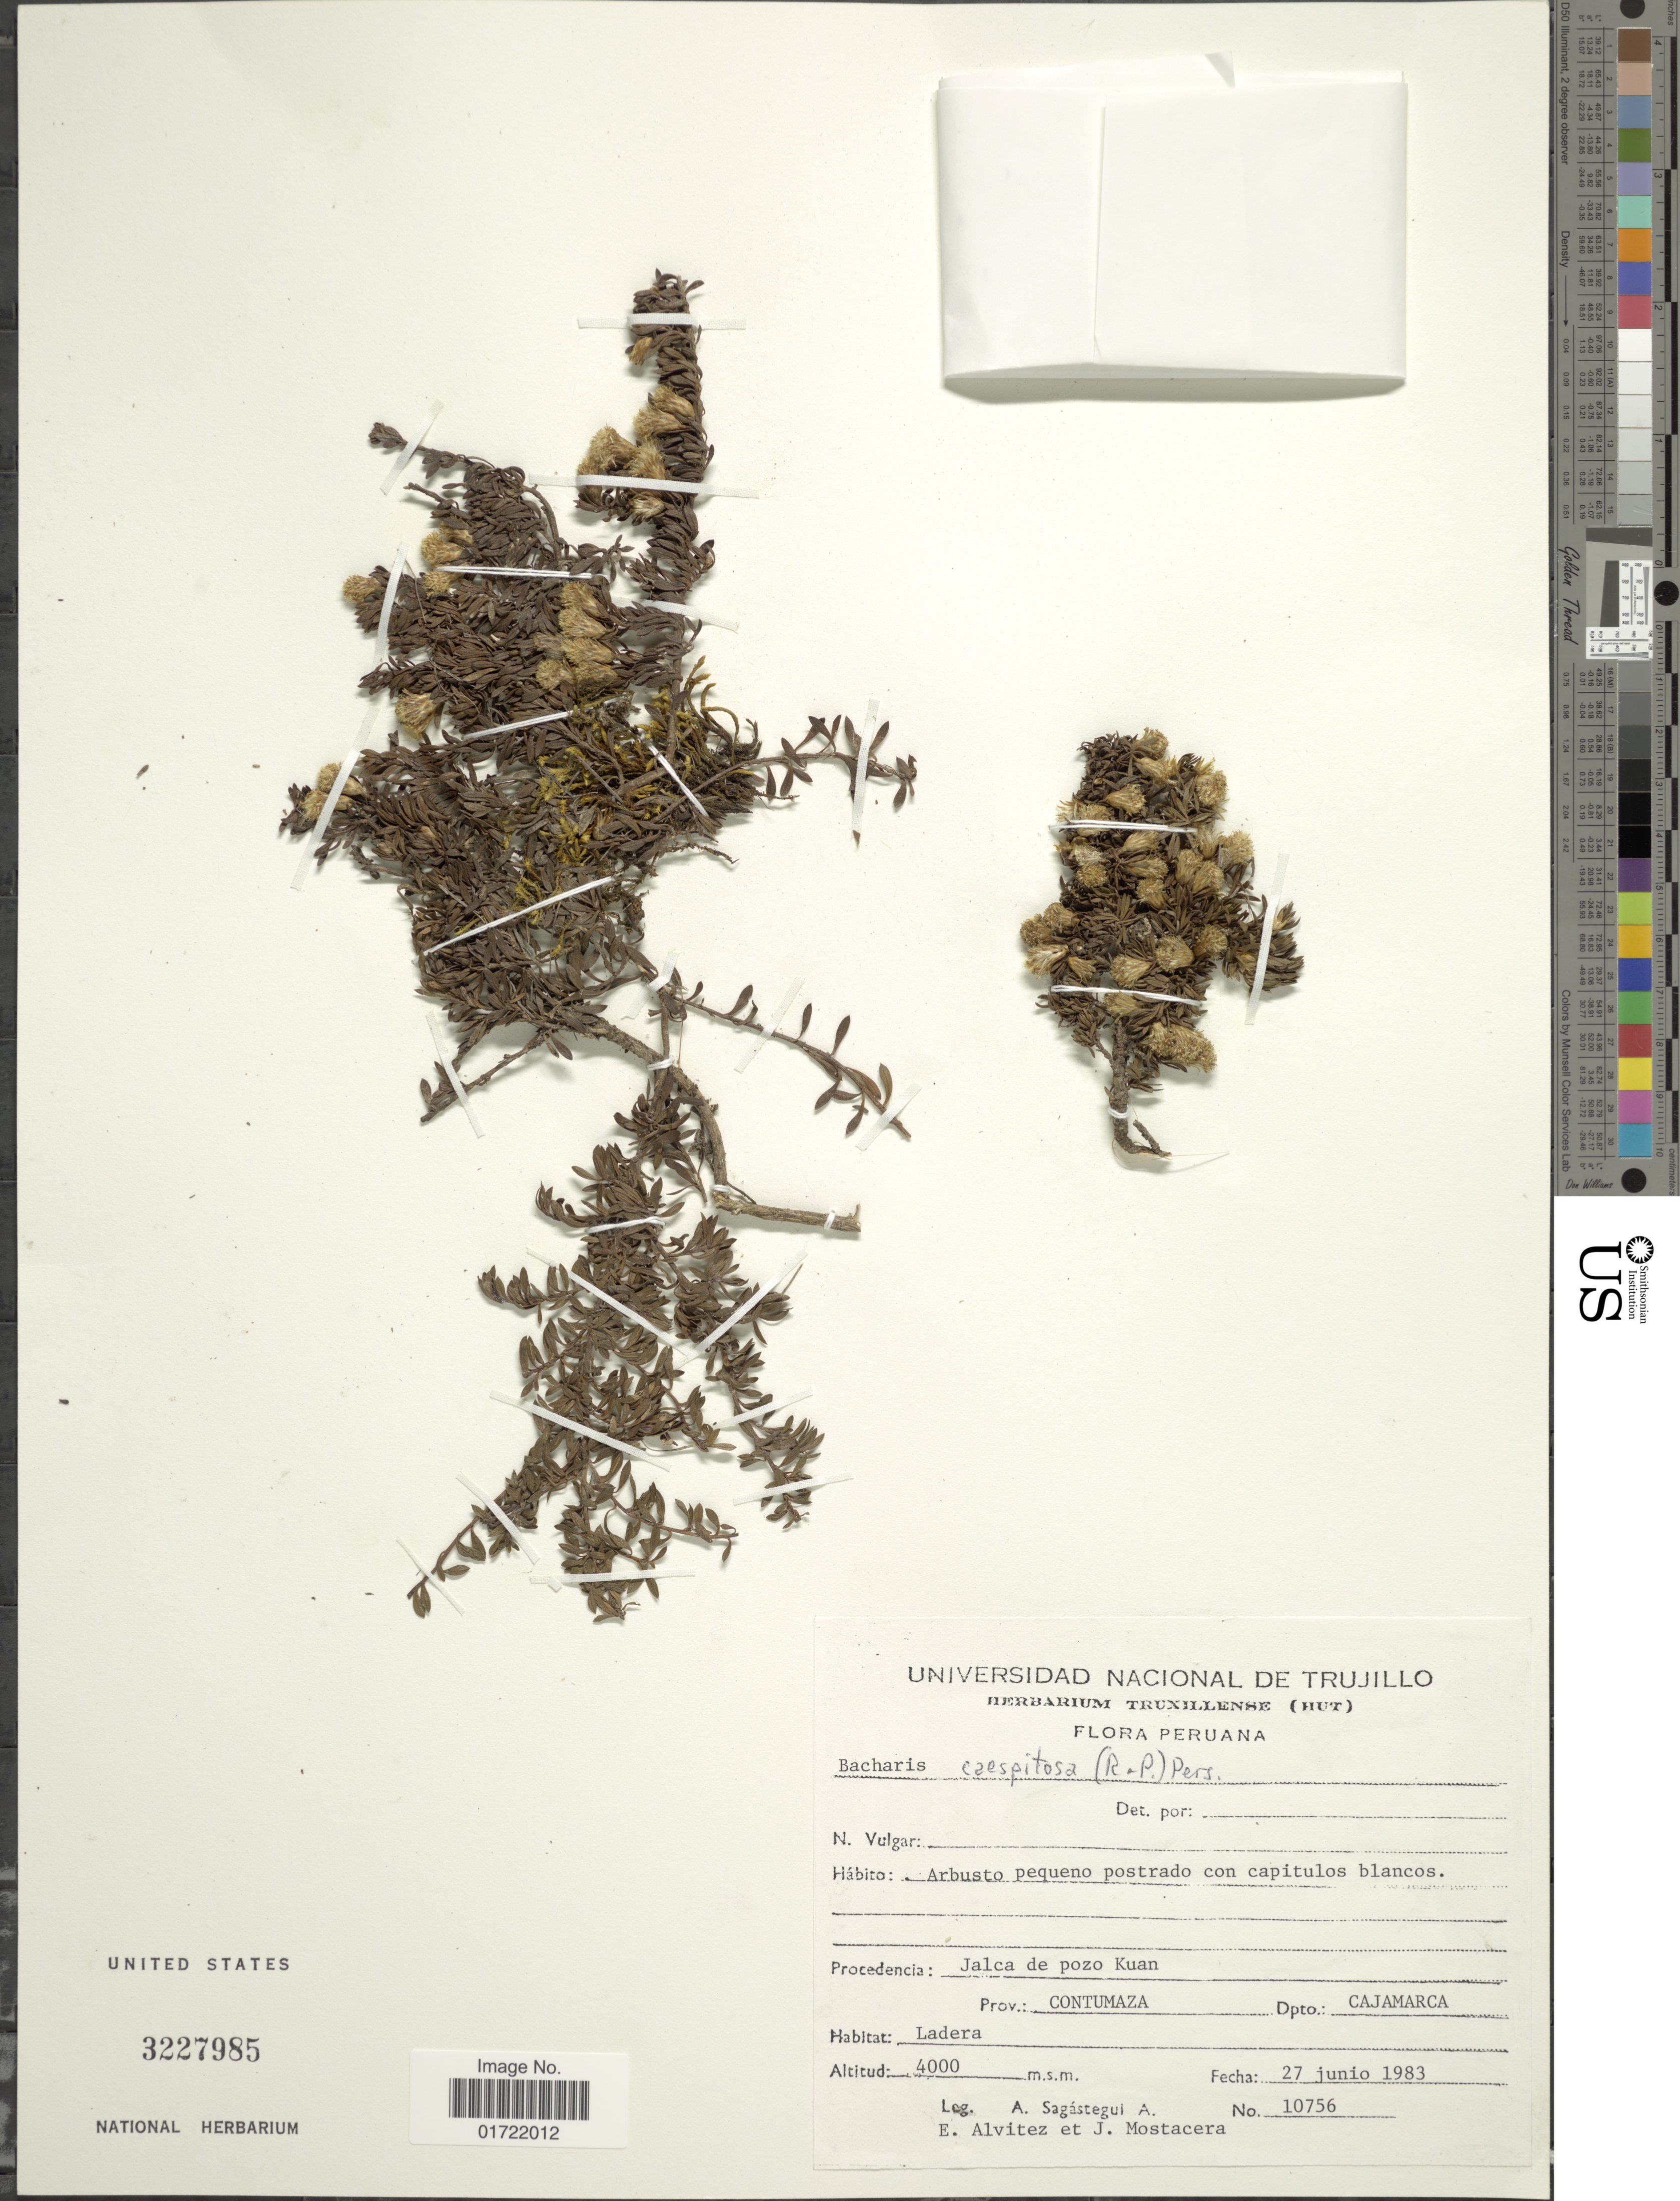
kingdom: Plantae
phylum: Tracheophyta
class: Magnoliopsida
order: Asterales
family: Asteraceae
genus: Baccharis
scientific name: Baccharis caespitosa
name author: (Ruiz & Pav.) Pers.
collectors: A. Sagástegui A., E. Alvitez I. & J. Mostacero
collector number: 10756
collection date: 1983-06-27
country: Peru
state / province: Cajamarca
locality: Jalca de pozo Kuan. Prov. Conyumaza.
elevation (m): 4000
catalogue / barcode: US 3227985